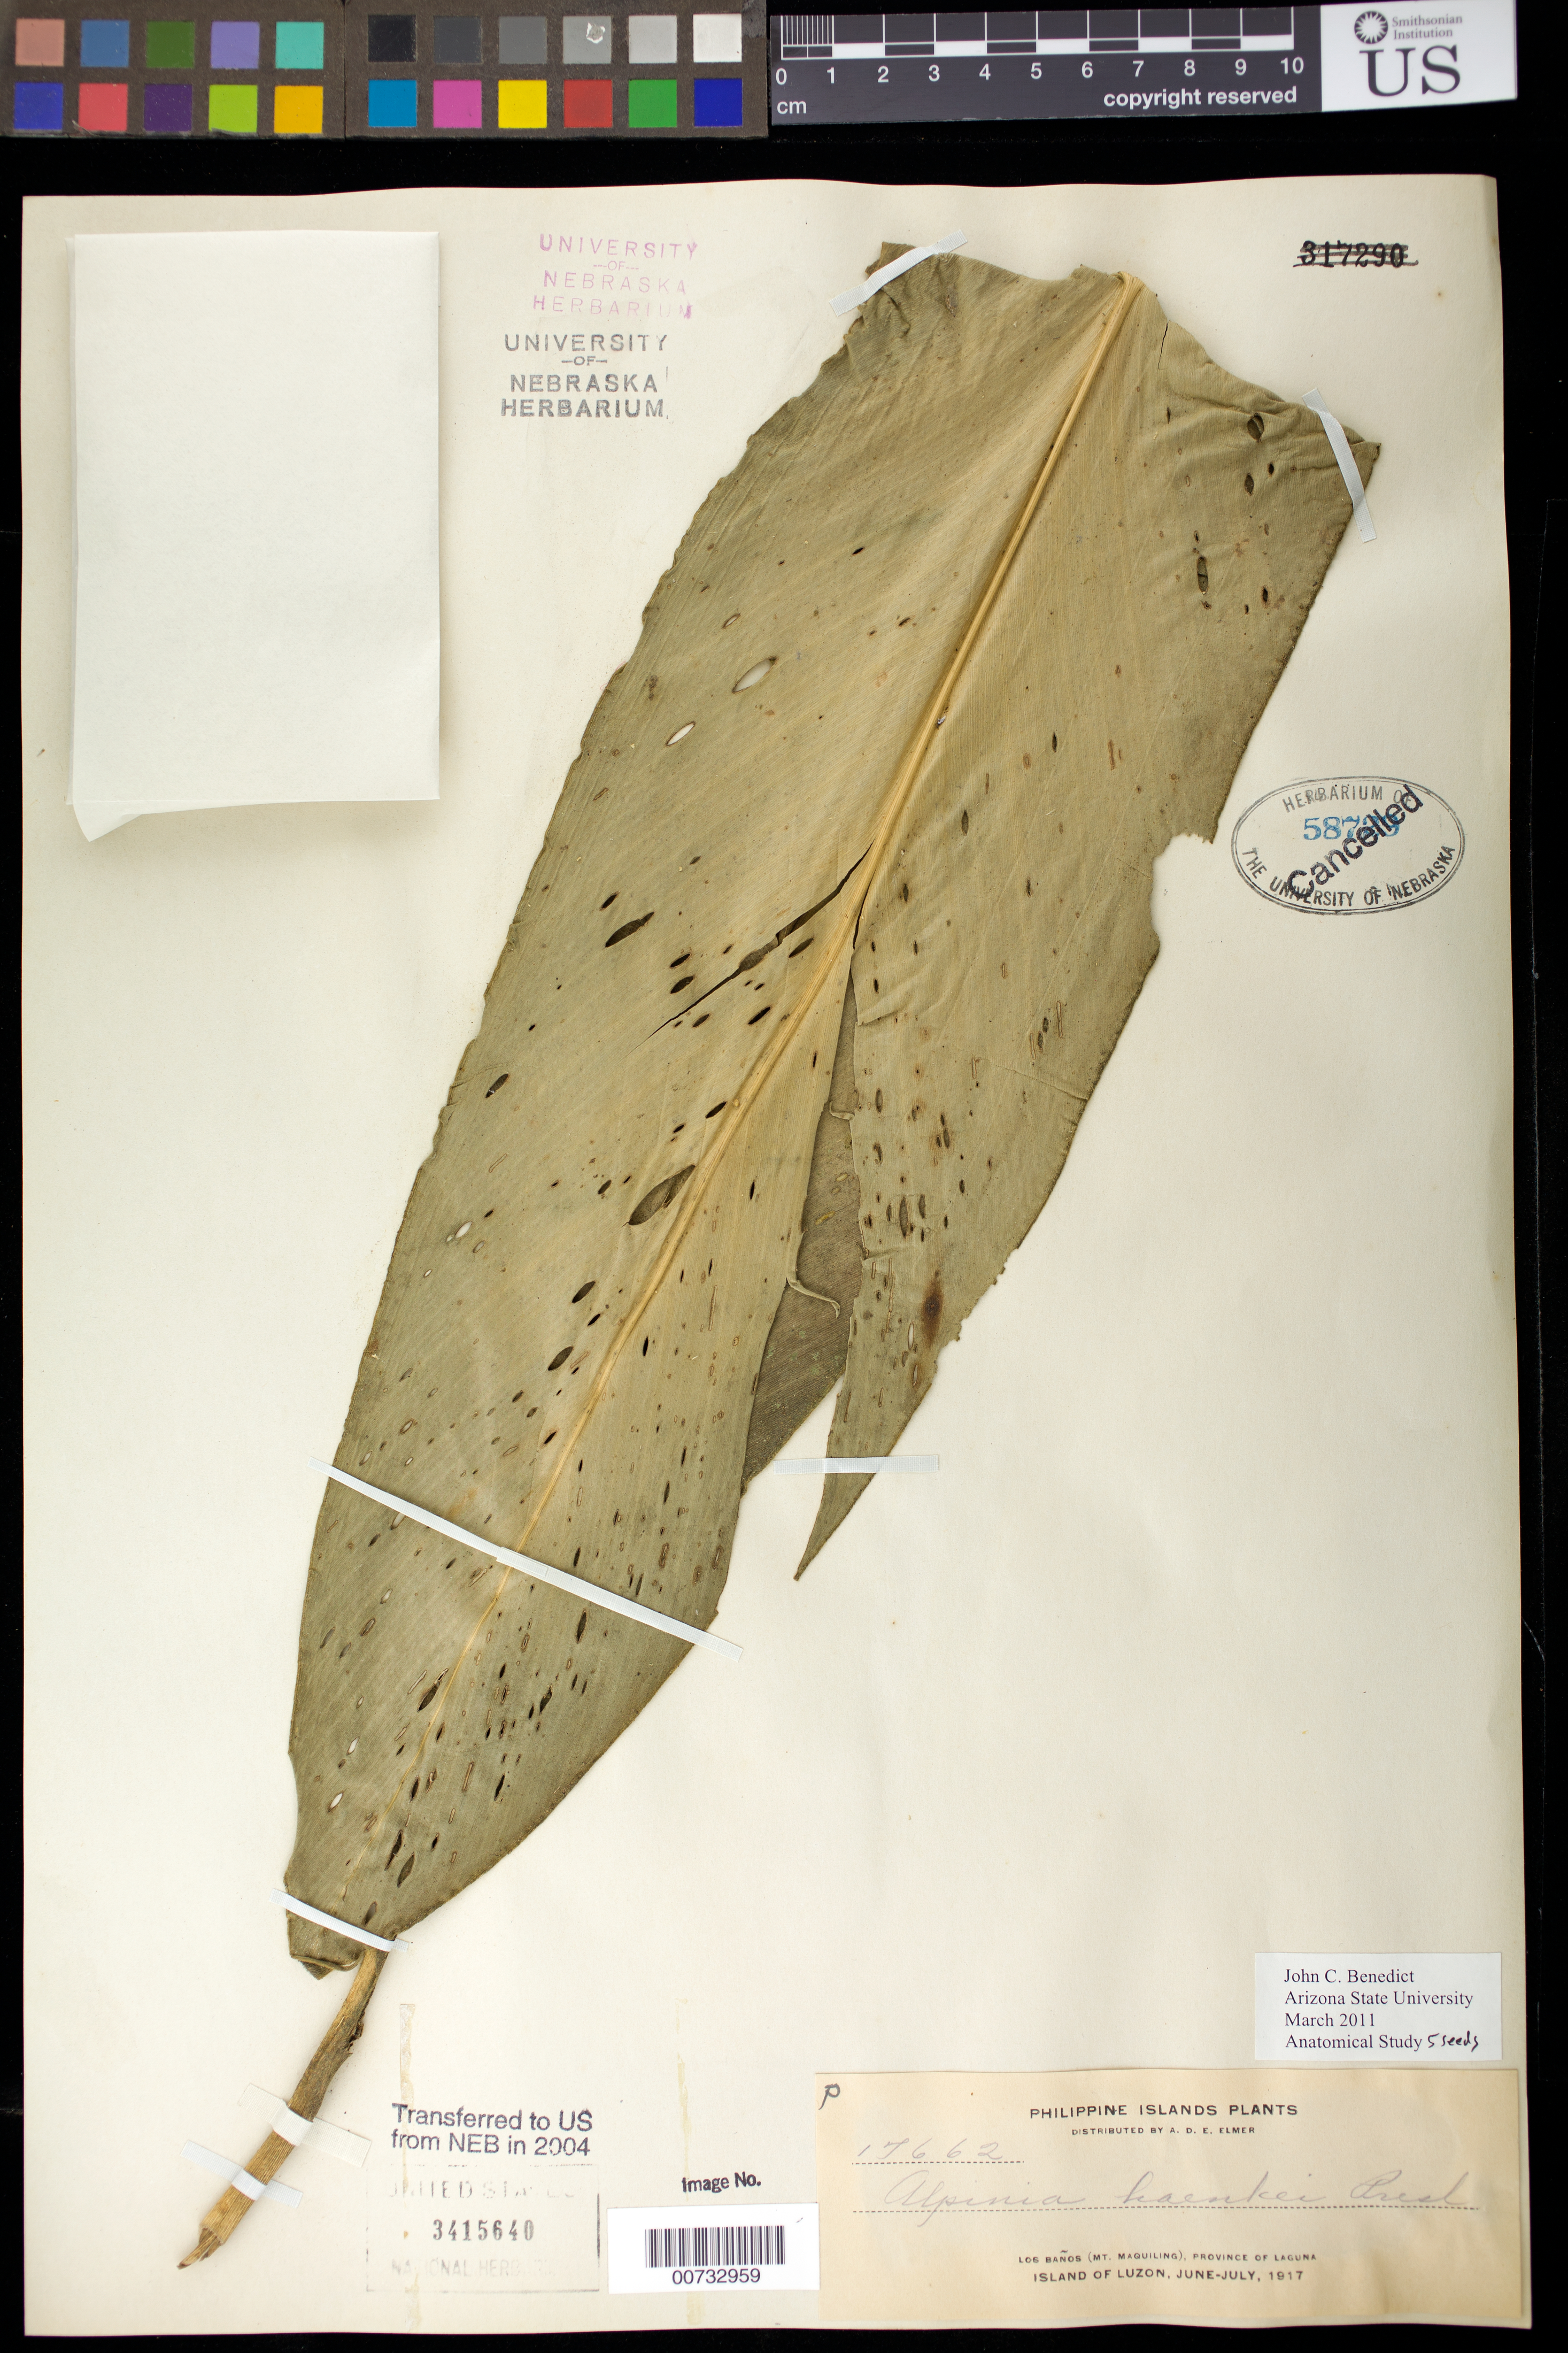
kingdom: Plantae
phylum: Tracheophyta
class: Liliopsida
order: Zingiberales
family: Zingiberaceae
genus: Alpinia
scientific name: Alpinia haenkei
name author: C. Presl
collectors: A. D. E. Elmer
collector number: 17662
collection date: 1917-06/1917-07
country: Philippines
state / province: Calabarzon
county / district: Laguna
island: Luzon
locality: Los Banos (Mt. Maquling)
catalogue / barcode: US 3415640